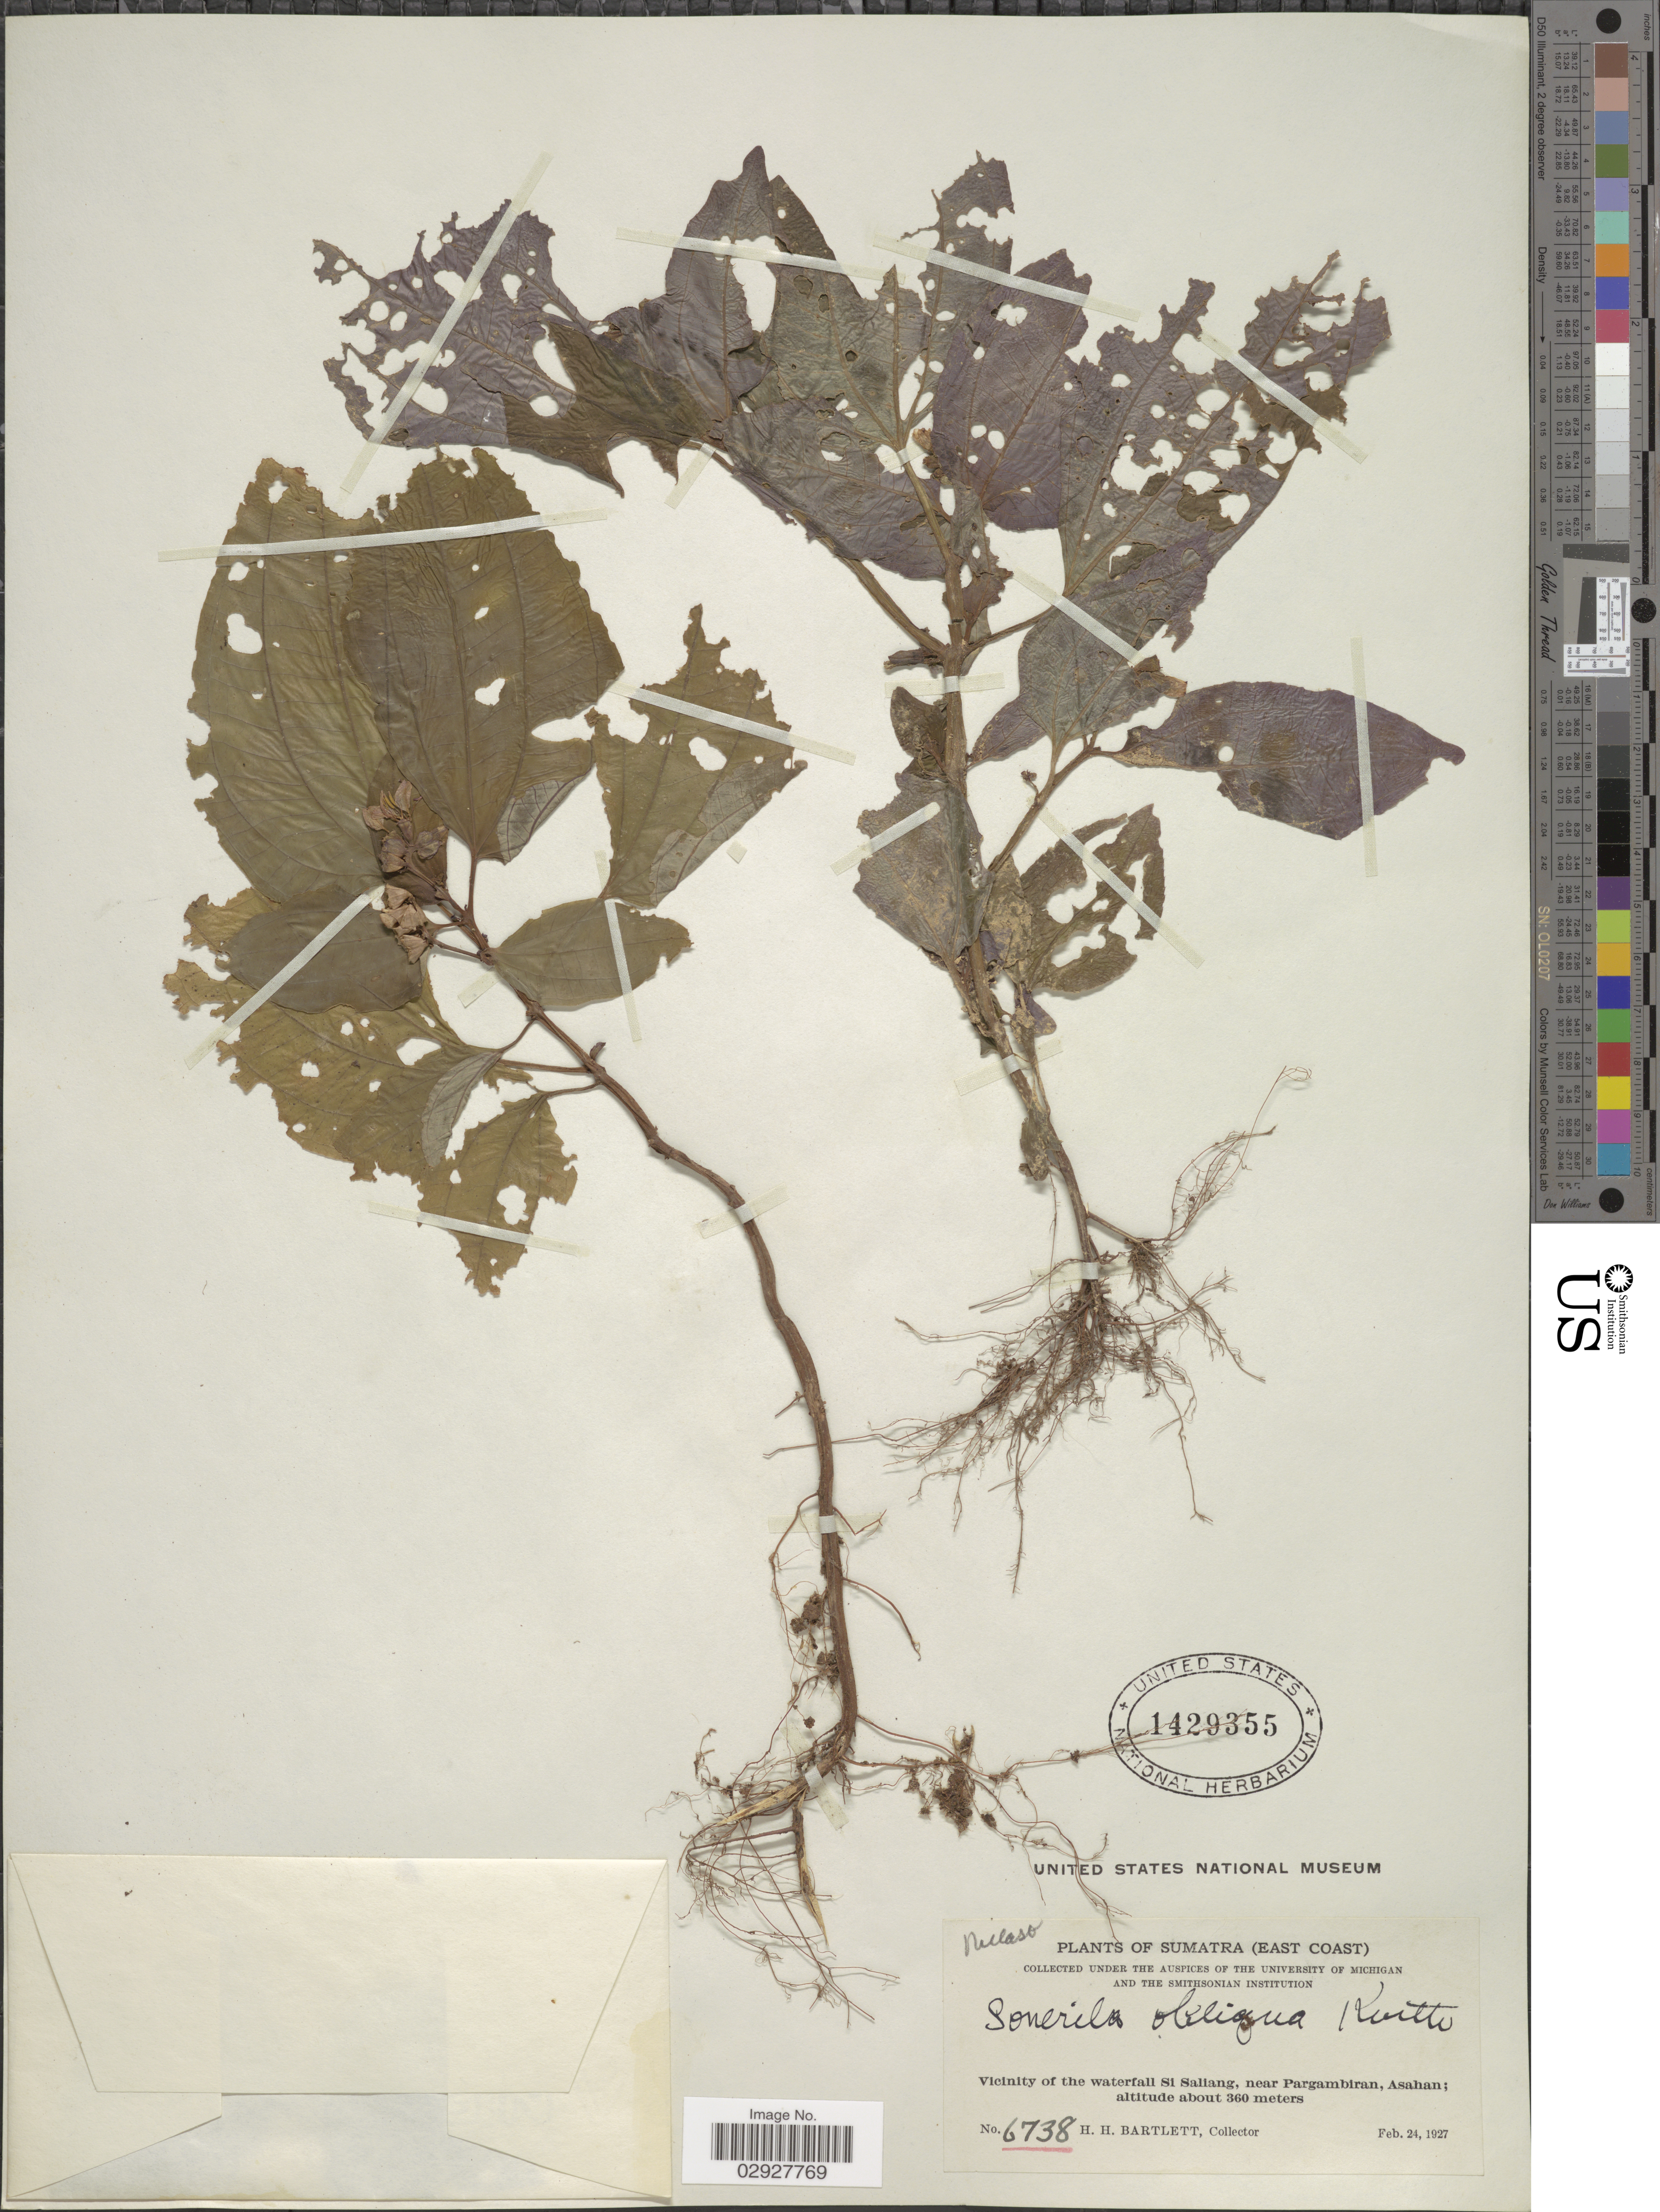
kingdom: Plantae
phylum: Tracheophyta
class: Magnoliopsida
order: Myrtales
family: Melastomataceae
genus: Sonerila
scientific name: Sonerila obliqua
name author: Korth.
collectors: H. H. Bartlett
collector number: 6738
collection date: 1927-02-24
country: Indonesia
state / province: Sumatra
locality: (East Coast). Vicinity of the waterfall Si Saliang, near Pargambiran, Asahan.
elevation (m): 360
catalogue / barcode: US 1429355